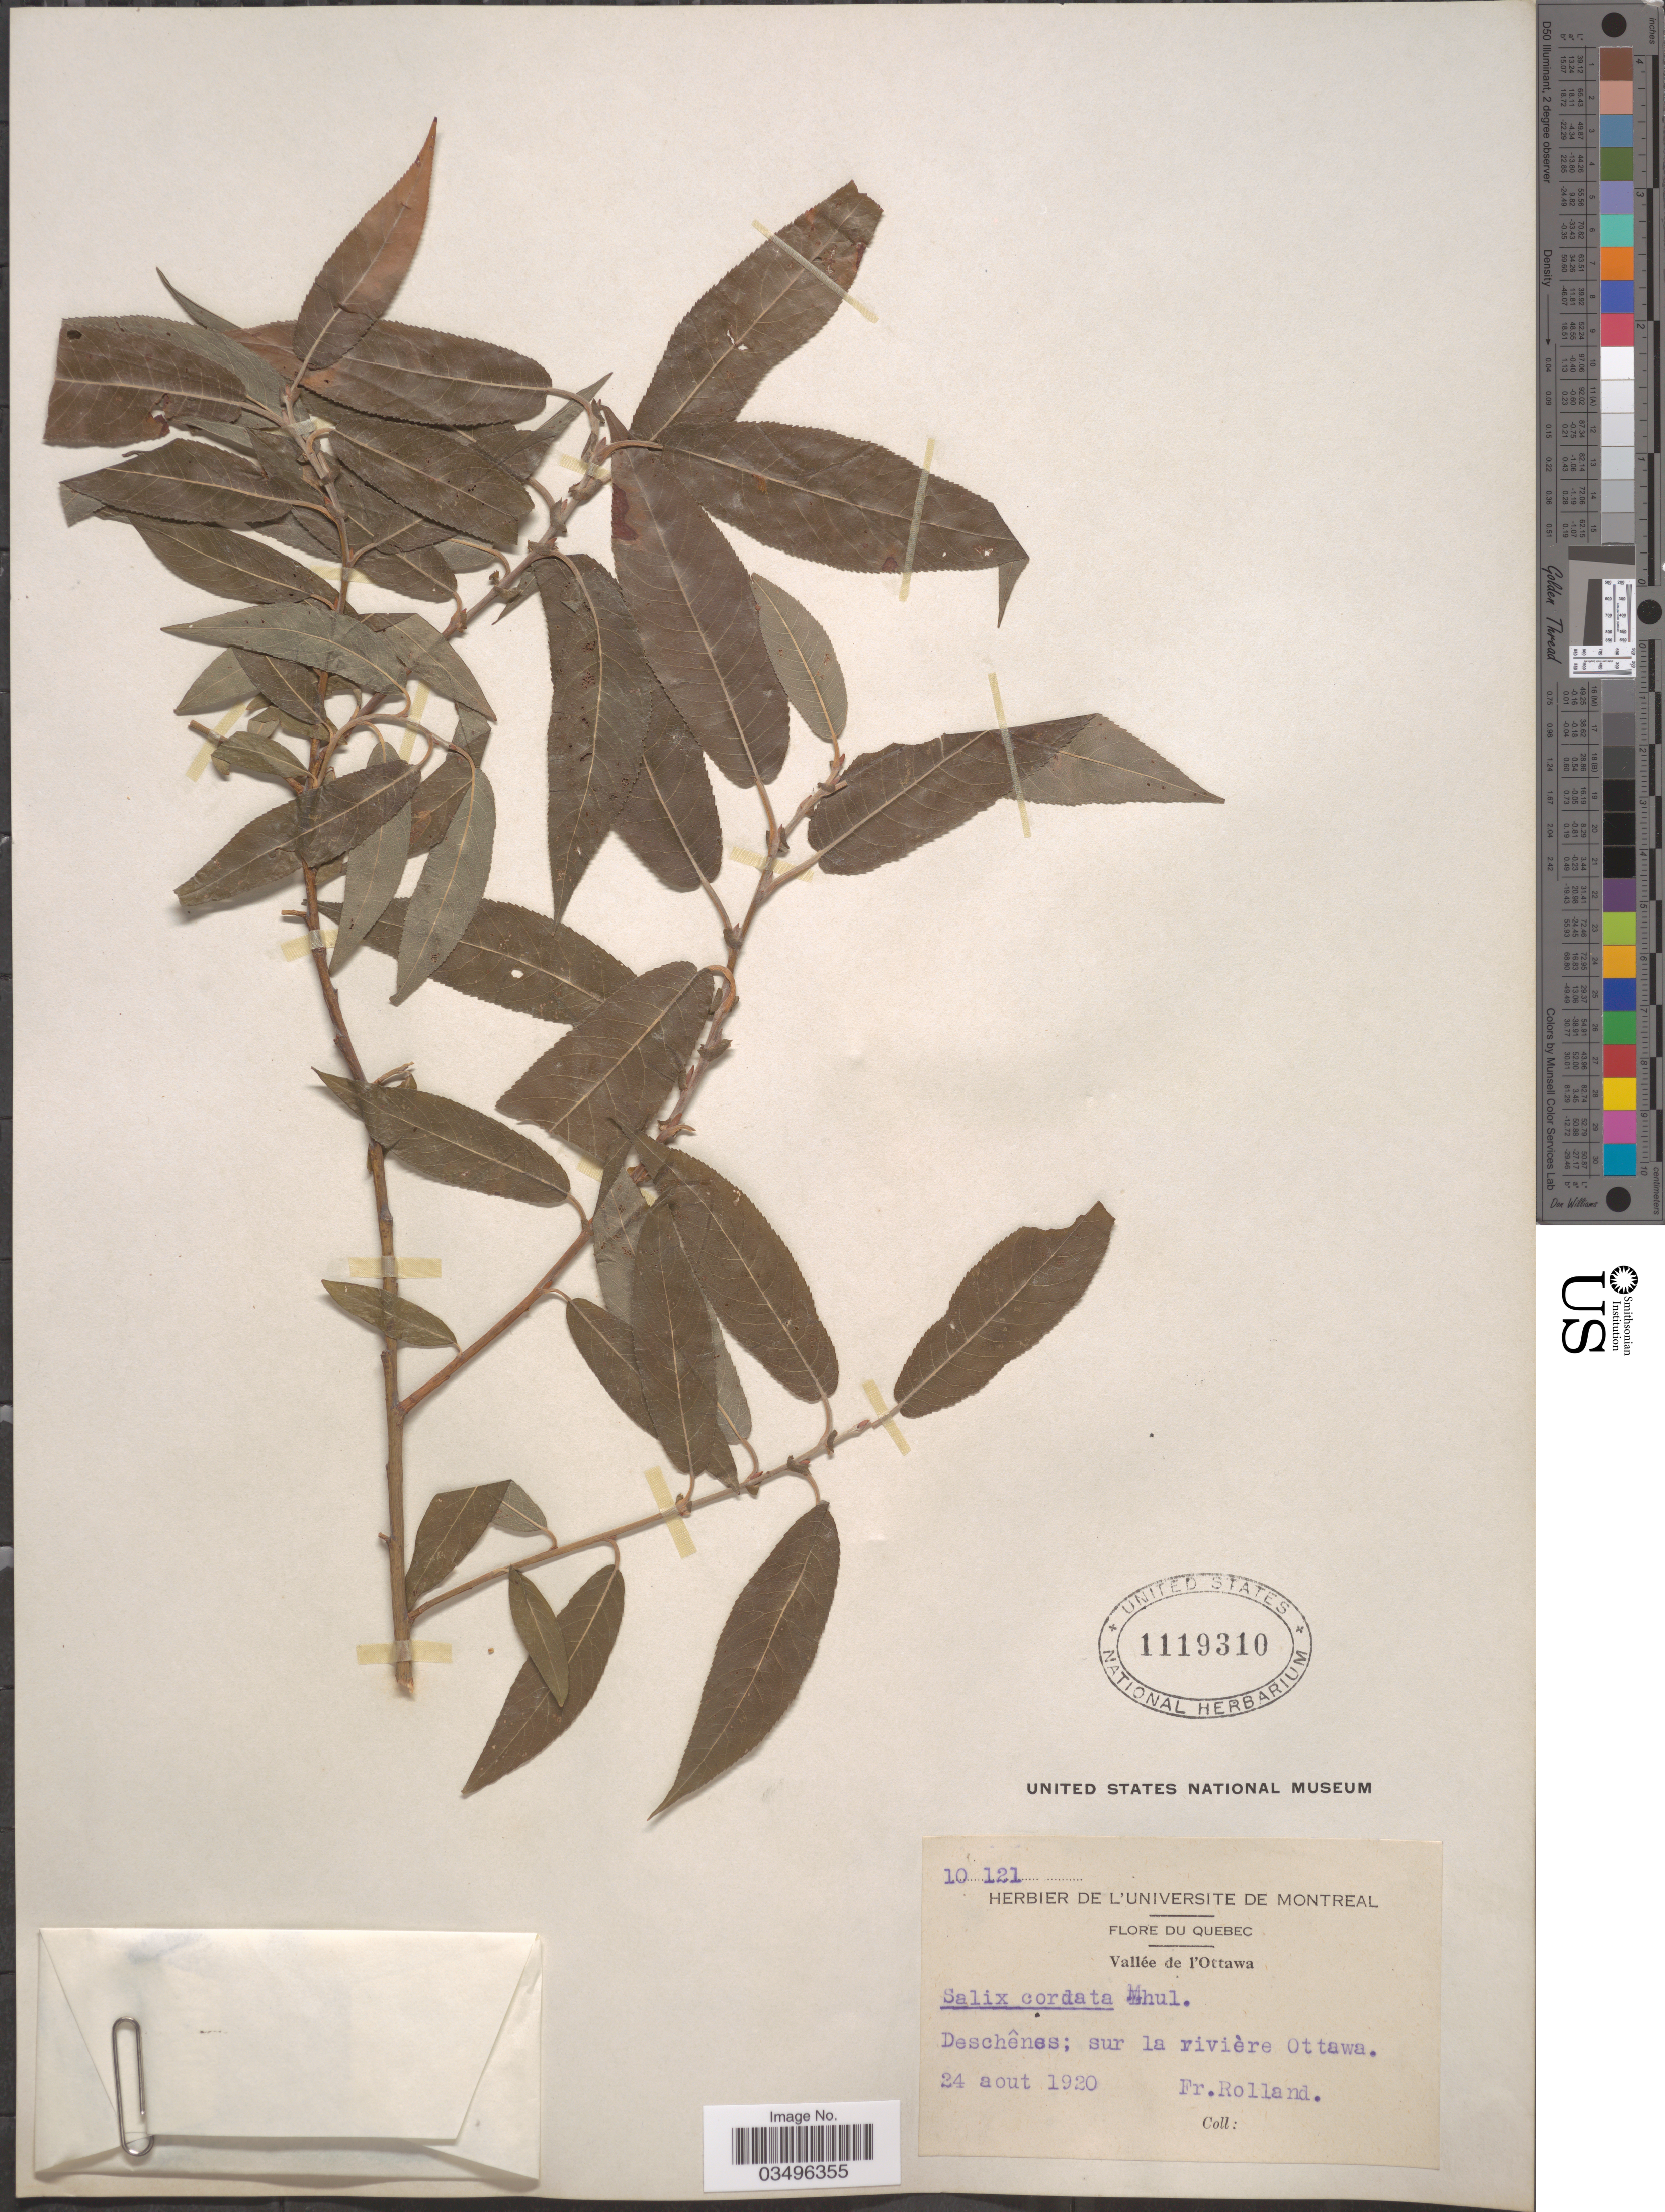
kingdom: Plantae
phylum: Tracheophyta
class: Magnoliopsida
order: Malpighiales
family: Salicaceae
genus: Salix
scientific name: Salix cordata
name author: Michx.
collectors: F. Rolland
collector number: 10121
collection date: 1920-08-24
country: Canada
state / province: Quebec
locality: Vallée de L'Ottawa. Deschênes; sur la rivière Ottawa.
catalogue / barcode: US 1119310